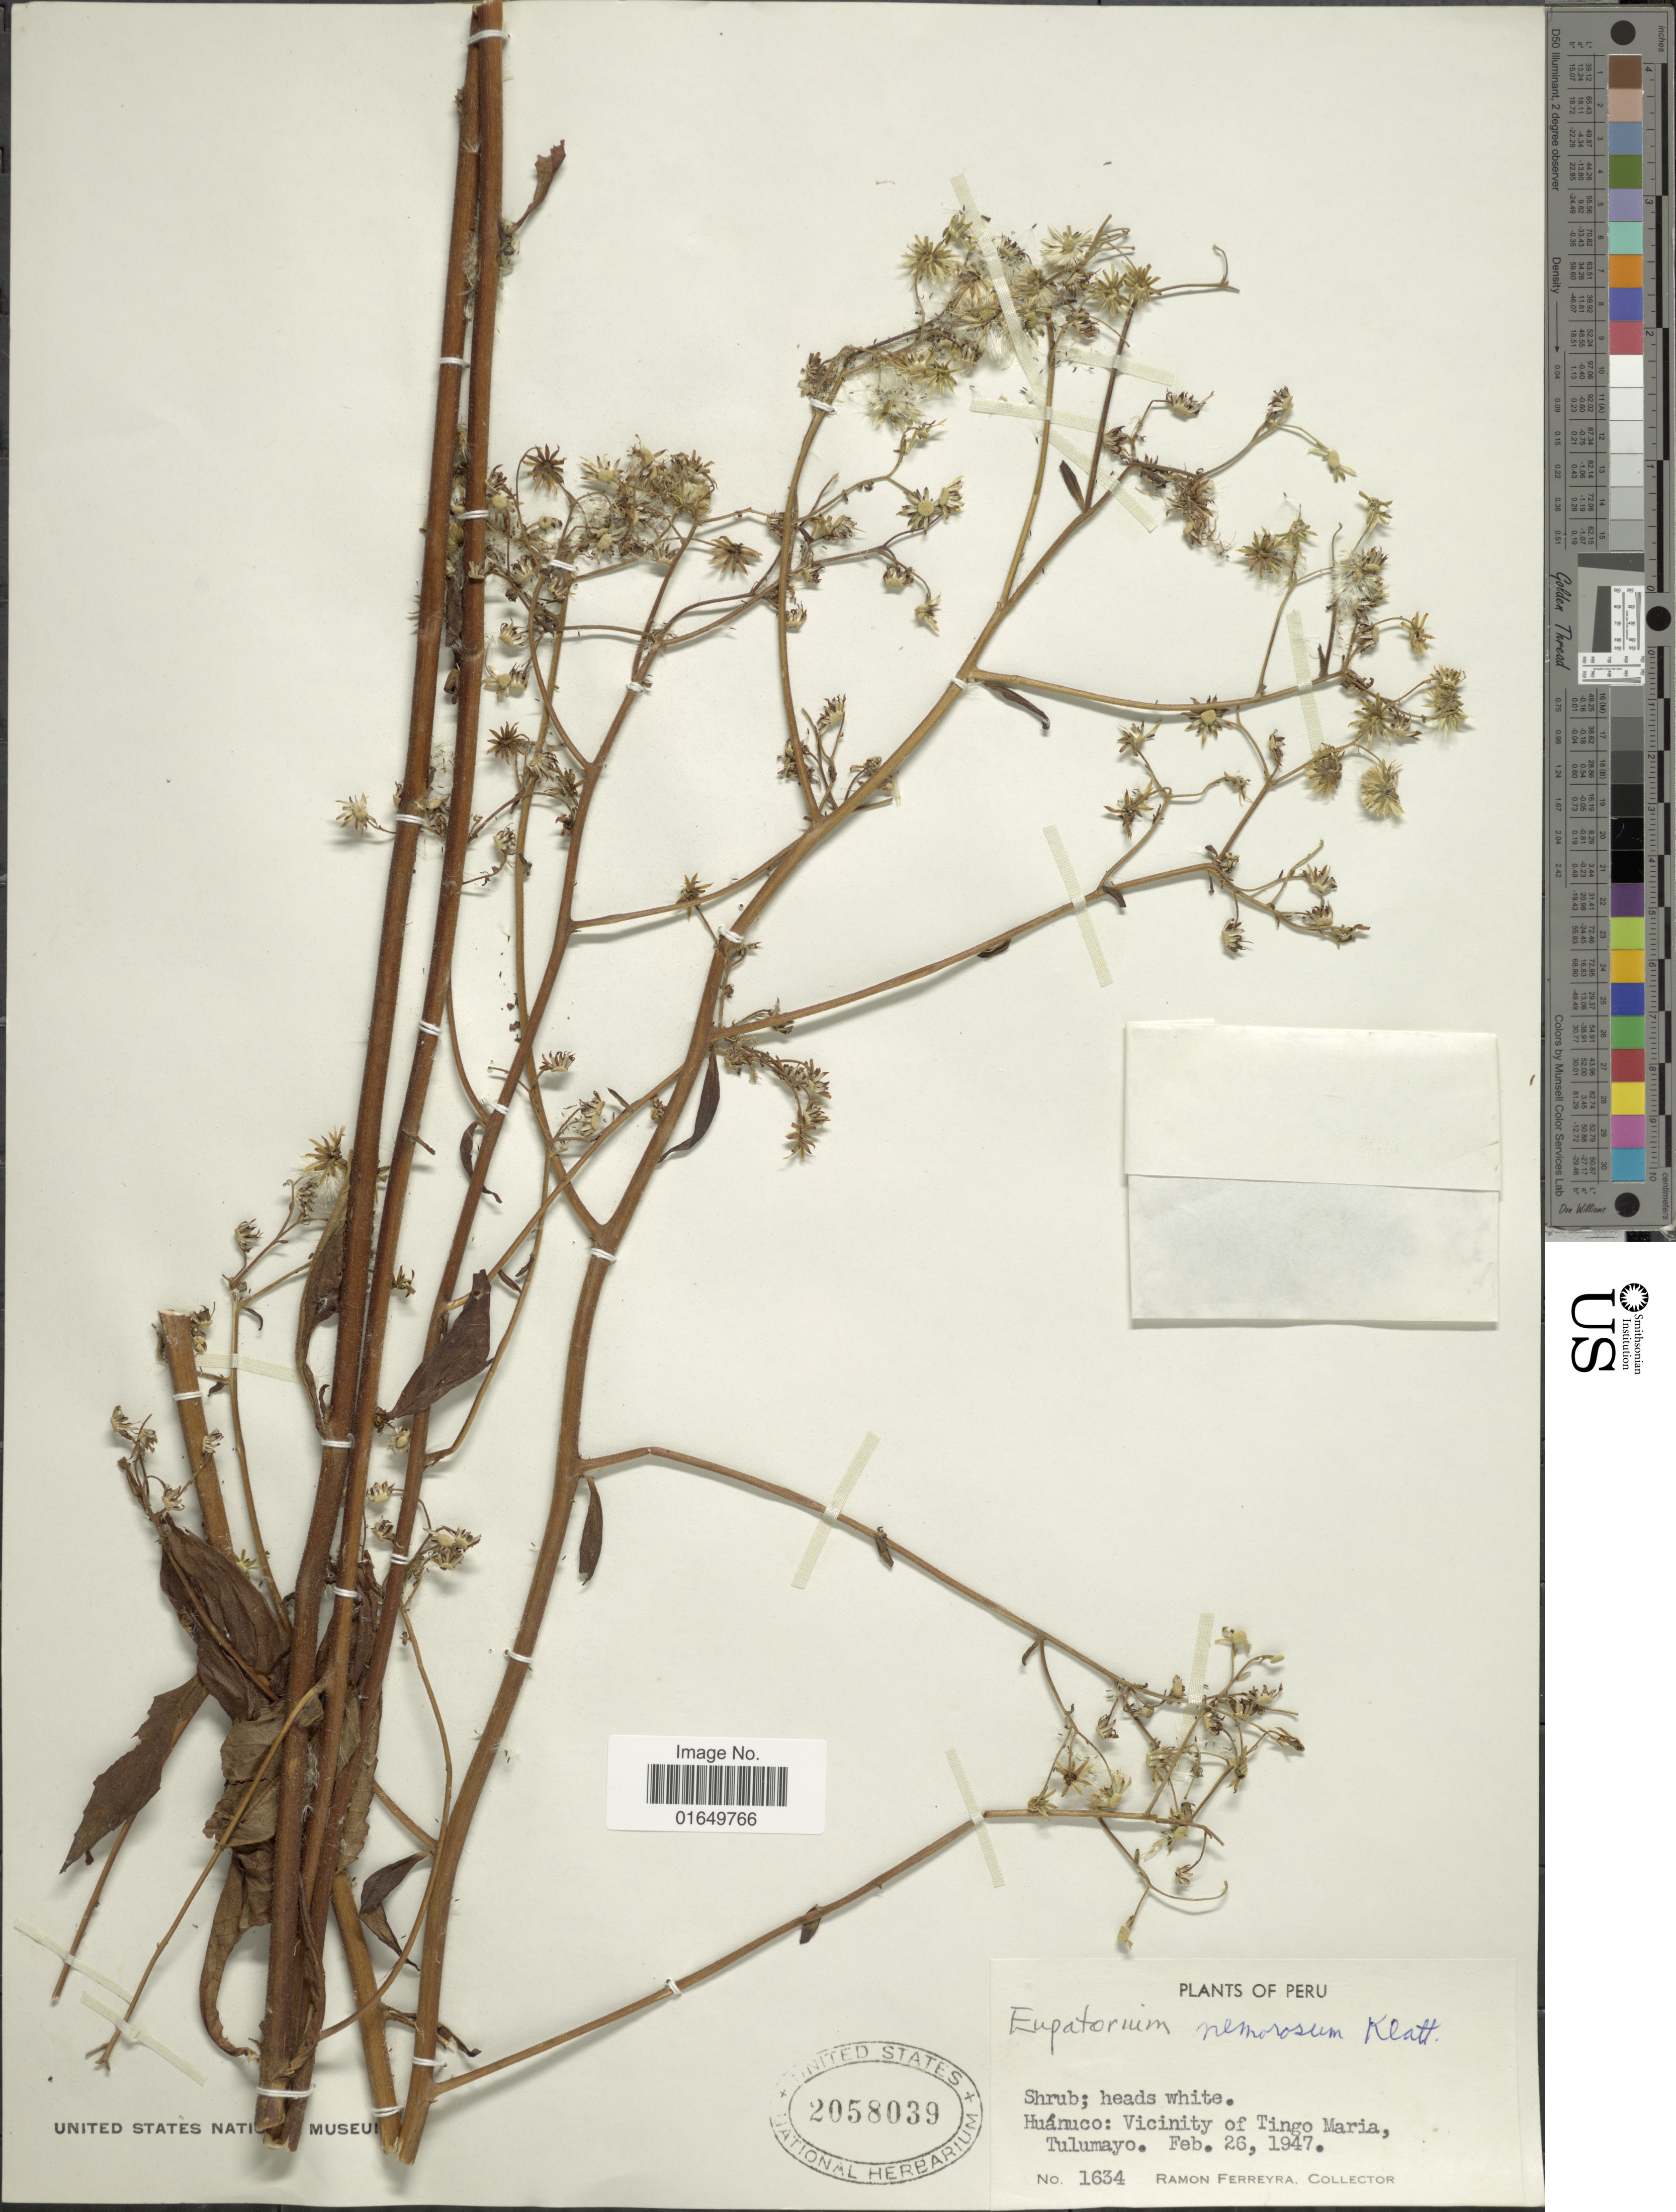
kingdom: Plantae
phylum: Tracheophyta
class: Magnoliopsida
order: Asterales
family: Asteraceae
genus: Polyanthina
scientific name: Polyanthina nemorosa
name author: (Klatt) R.M. King & H. Rob.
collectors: R. A. Ferreyra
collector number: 634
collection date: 1947-02-26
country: Peru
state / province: Huánuco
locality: Vicinity of Tingo Maria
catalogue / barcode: US 2058039